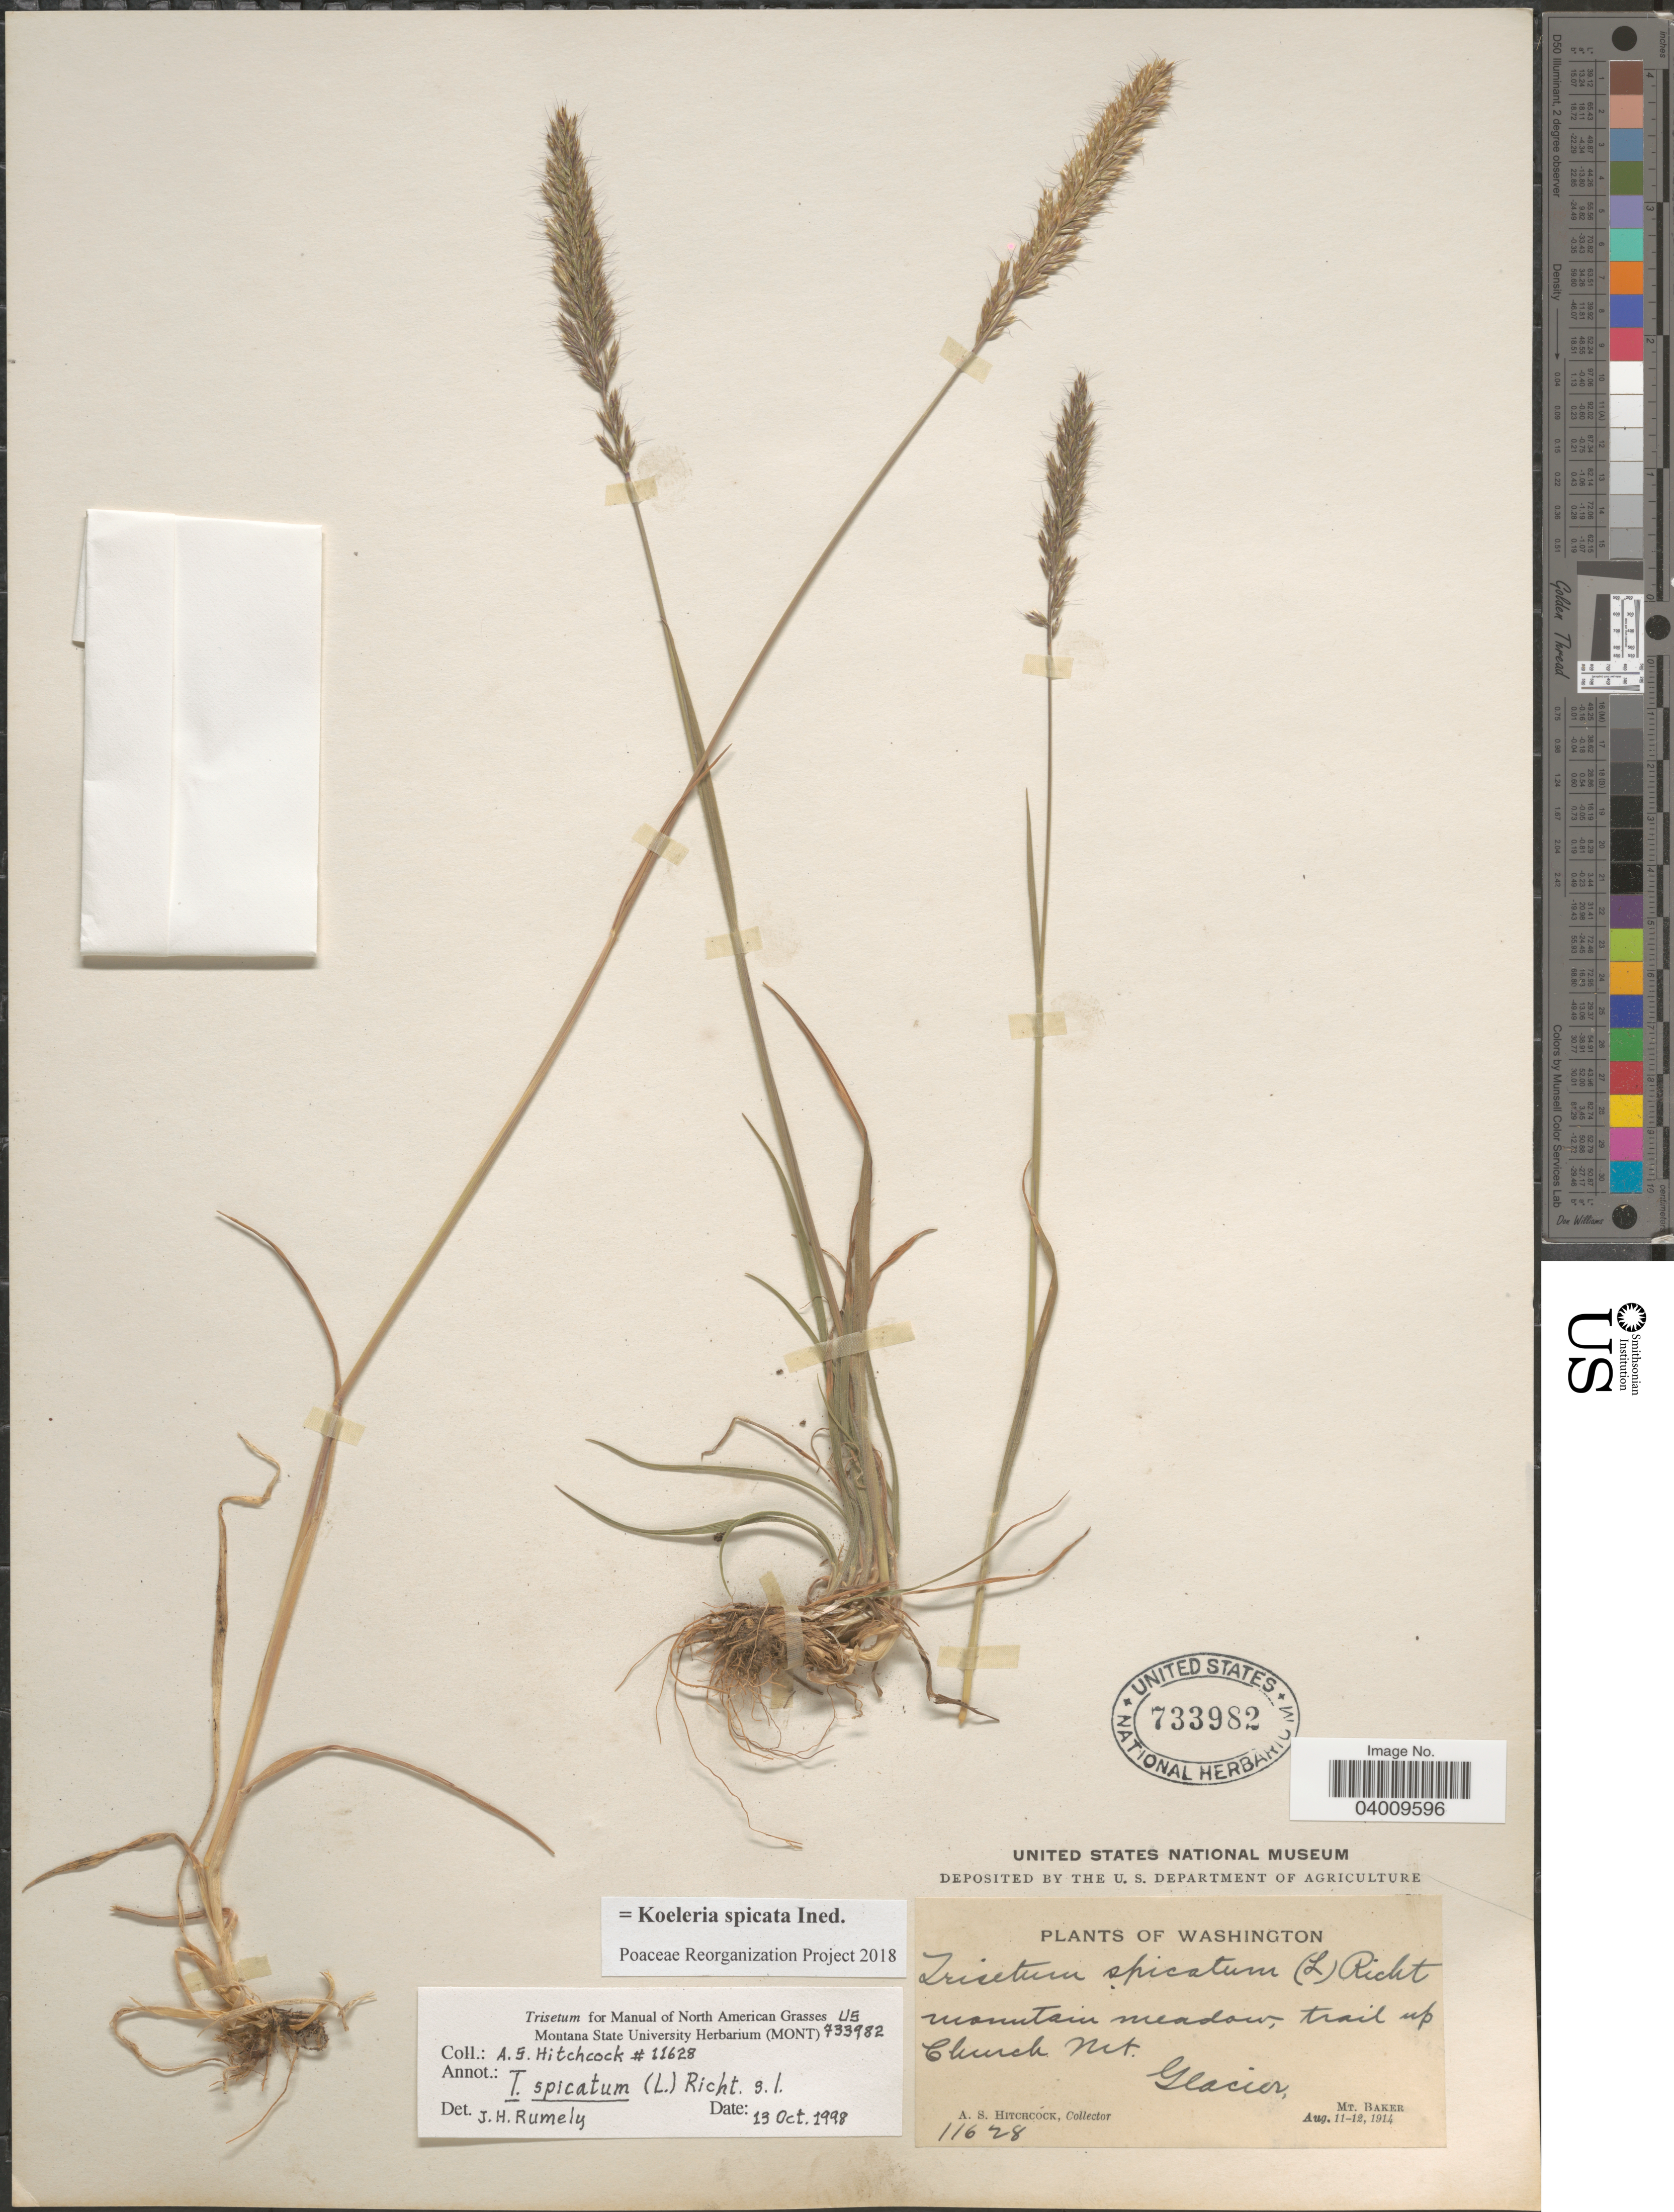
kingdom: Plantae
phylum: Tracheophyta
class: Liliopsida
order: Poales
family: Poaceae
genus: Koeleria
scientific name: Koeleria spicata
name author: (L.) Barberá et al.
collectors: A. S. Hitchcock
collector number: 11628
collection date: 1914-08-11/1914-08-12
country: United States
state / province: Washington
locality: Mountain meadow, trail up Church Mt. Glacier, Mt. Baker.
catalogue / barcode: US 733982